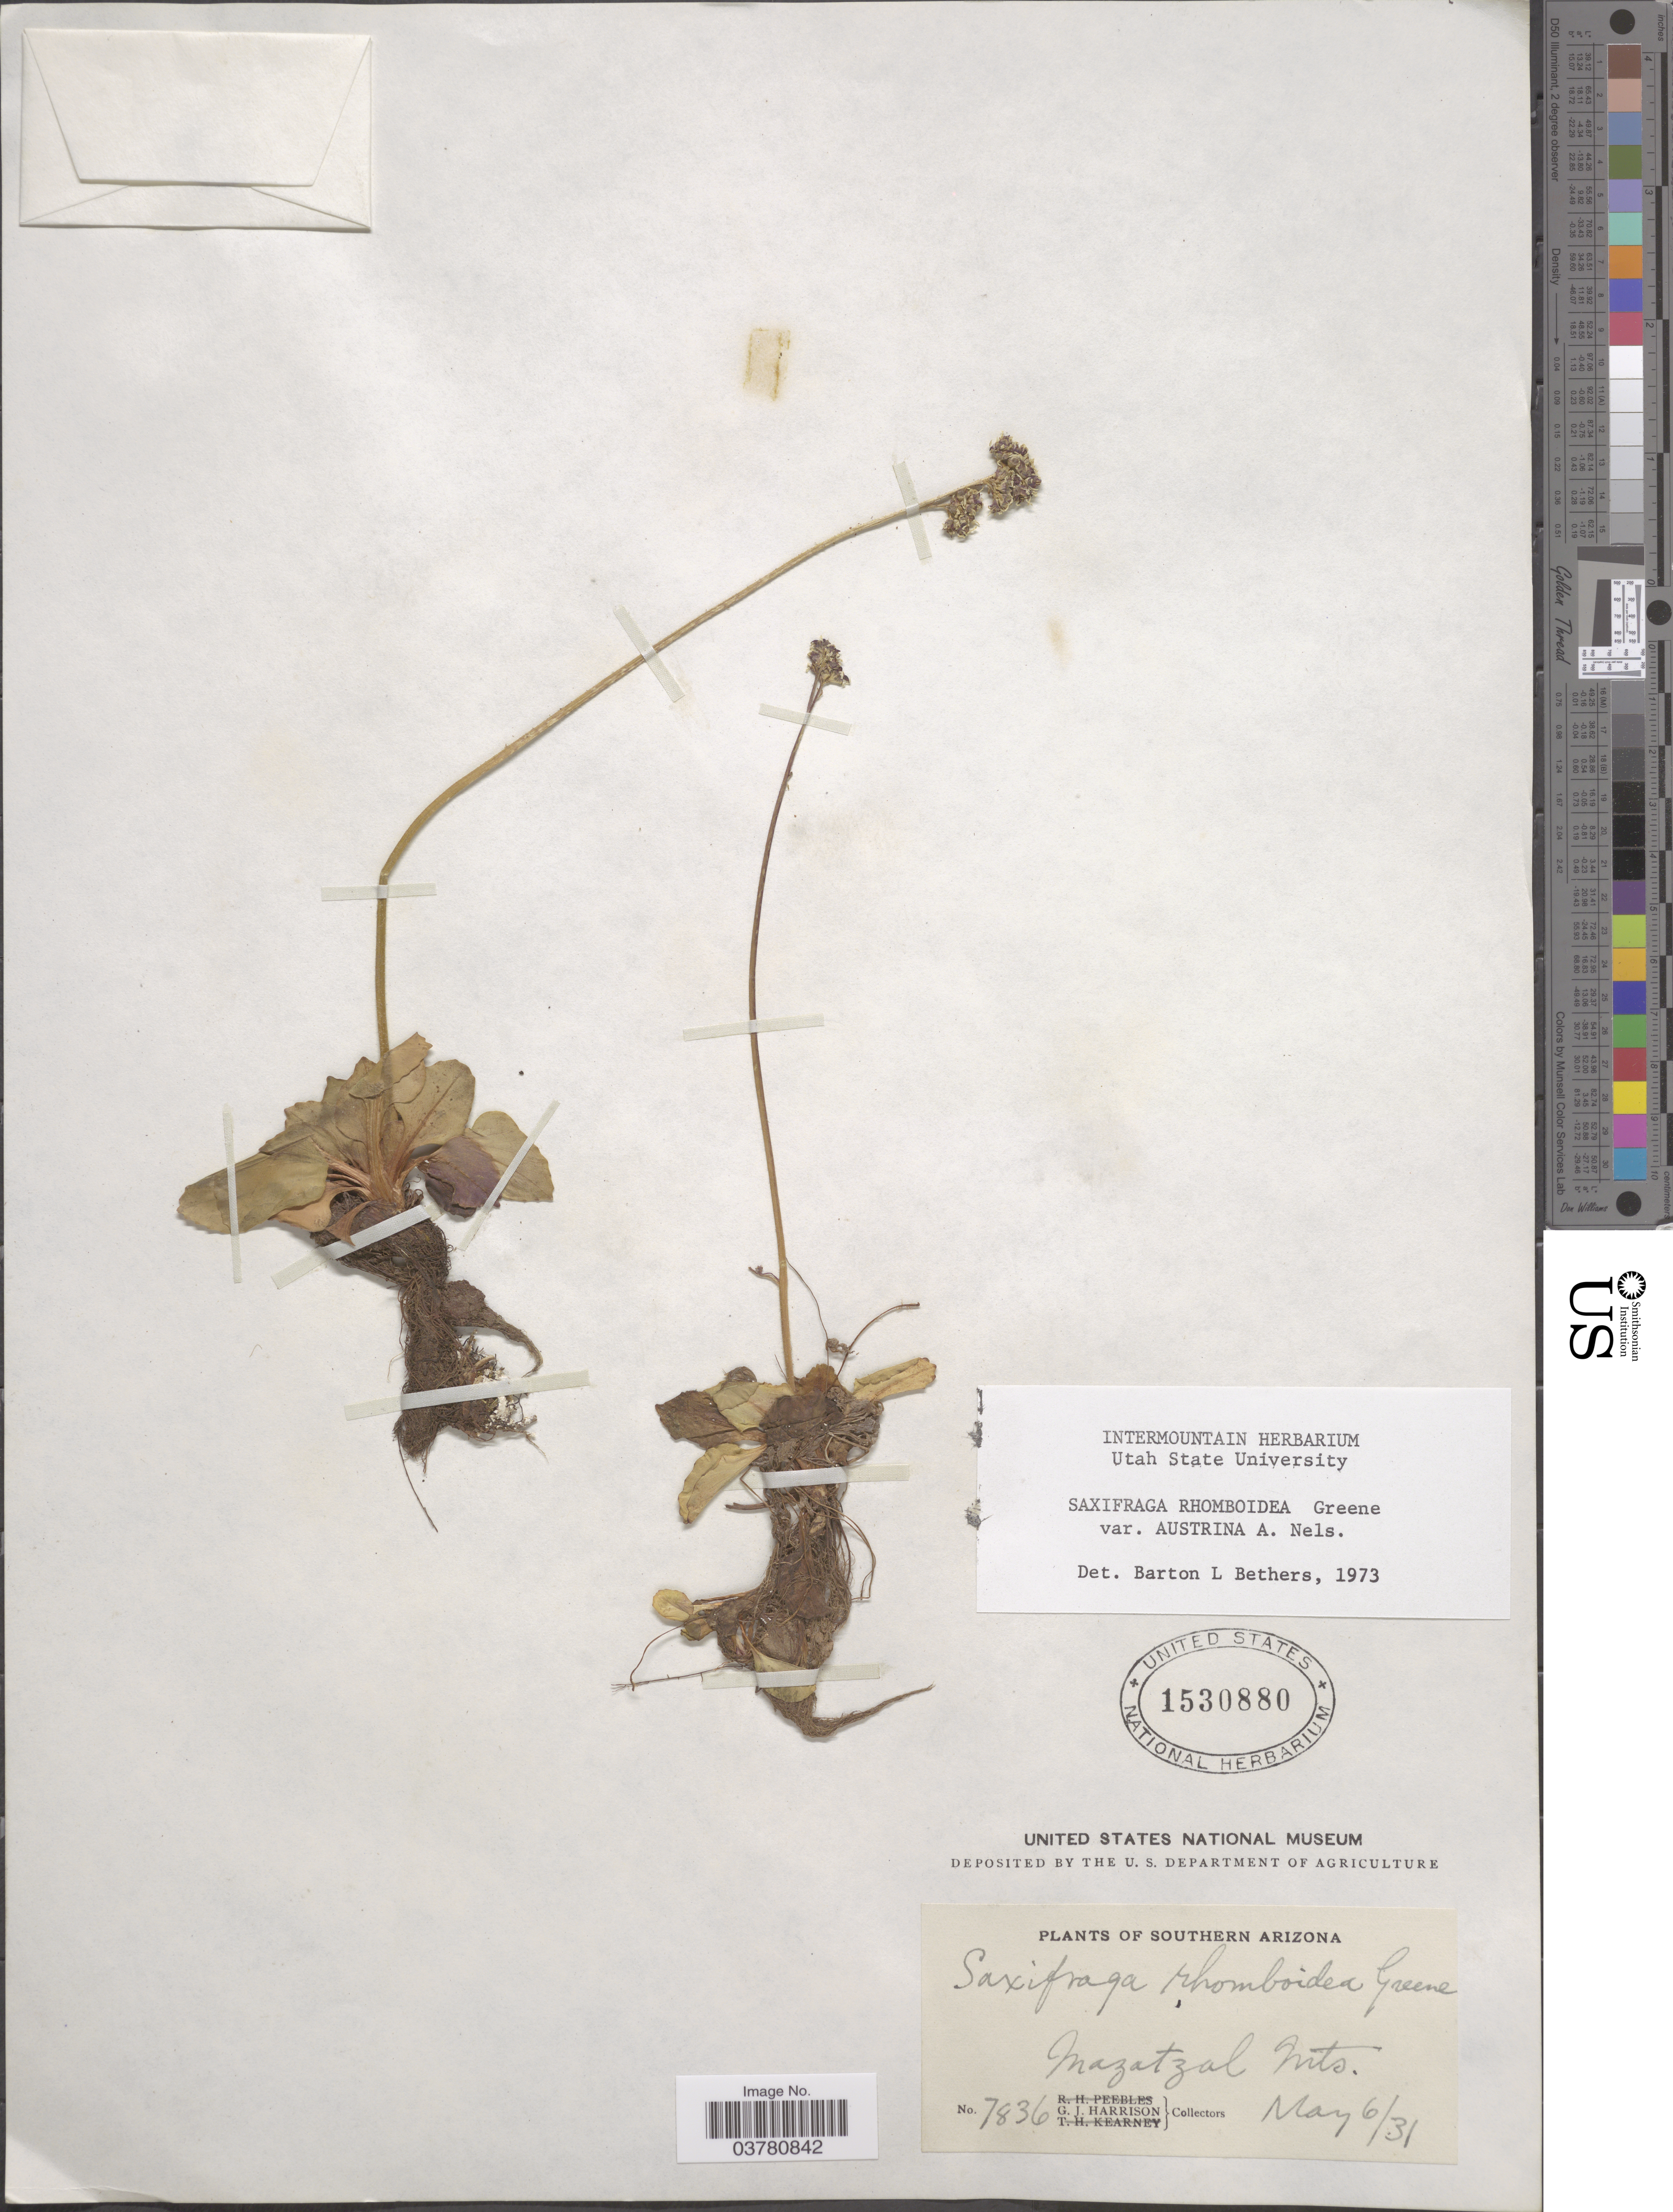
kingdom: Plantae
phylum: Tracheophyta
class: Magnoliopsida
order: Saxifragales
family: Saxifragaceae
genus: Micranthes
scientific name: Micranthes rhomboidea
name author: (Greene) Small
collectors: G. J. Harrison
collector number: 7836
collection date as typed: Transcribed d/m/y: 6/5/31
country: United States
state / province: Arizona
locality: Southern Arizona. Mazatzal Mts.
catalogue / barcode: US 1530880